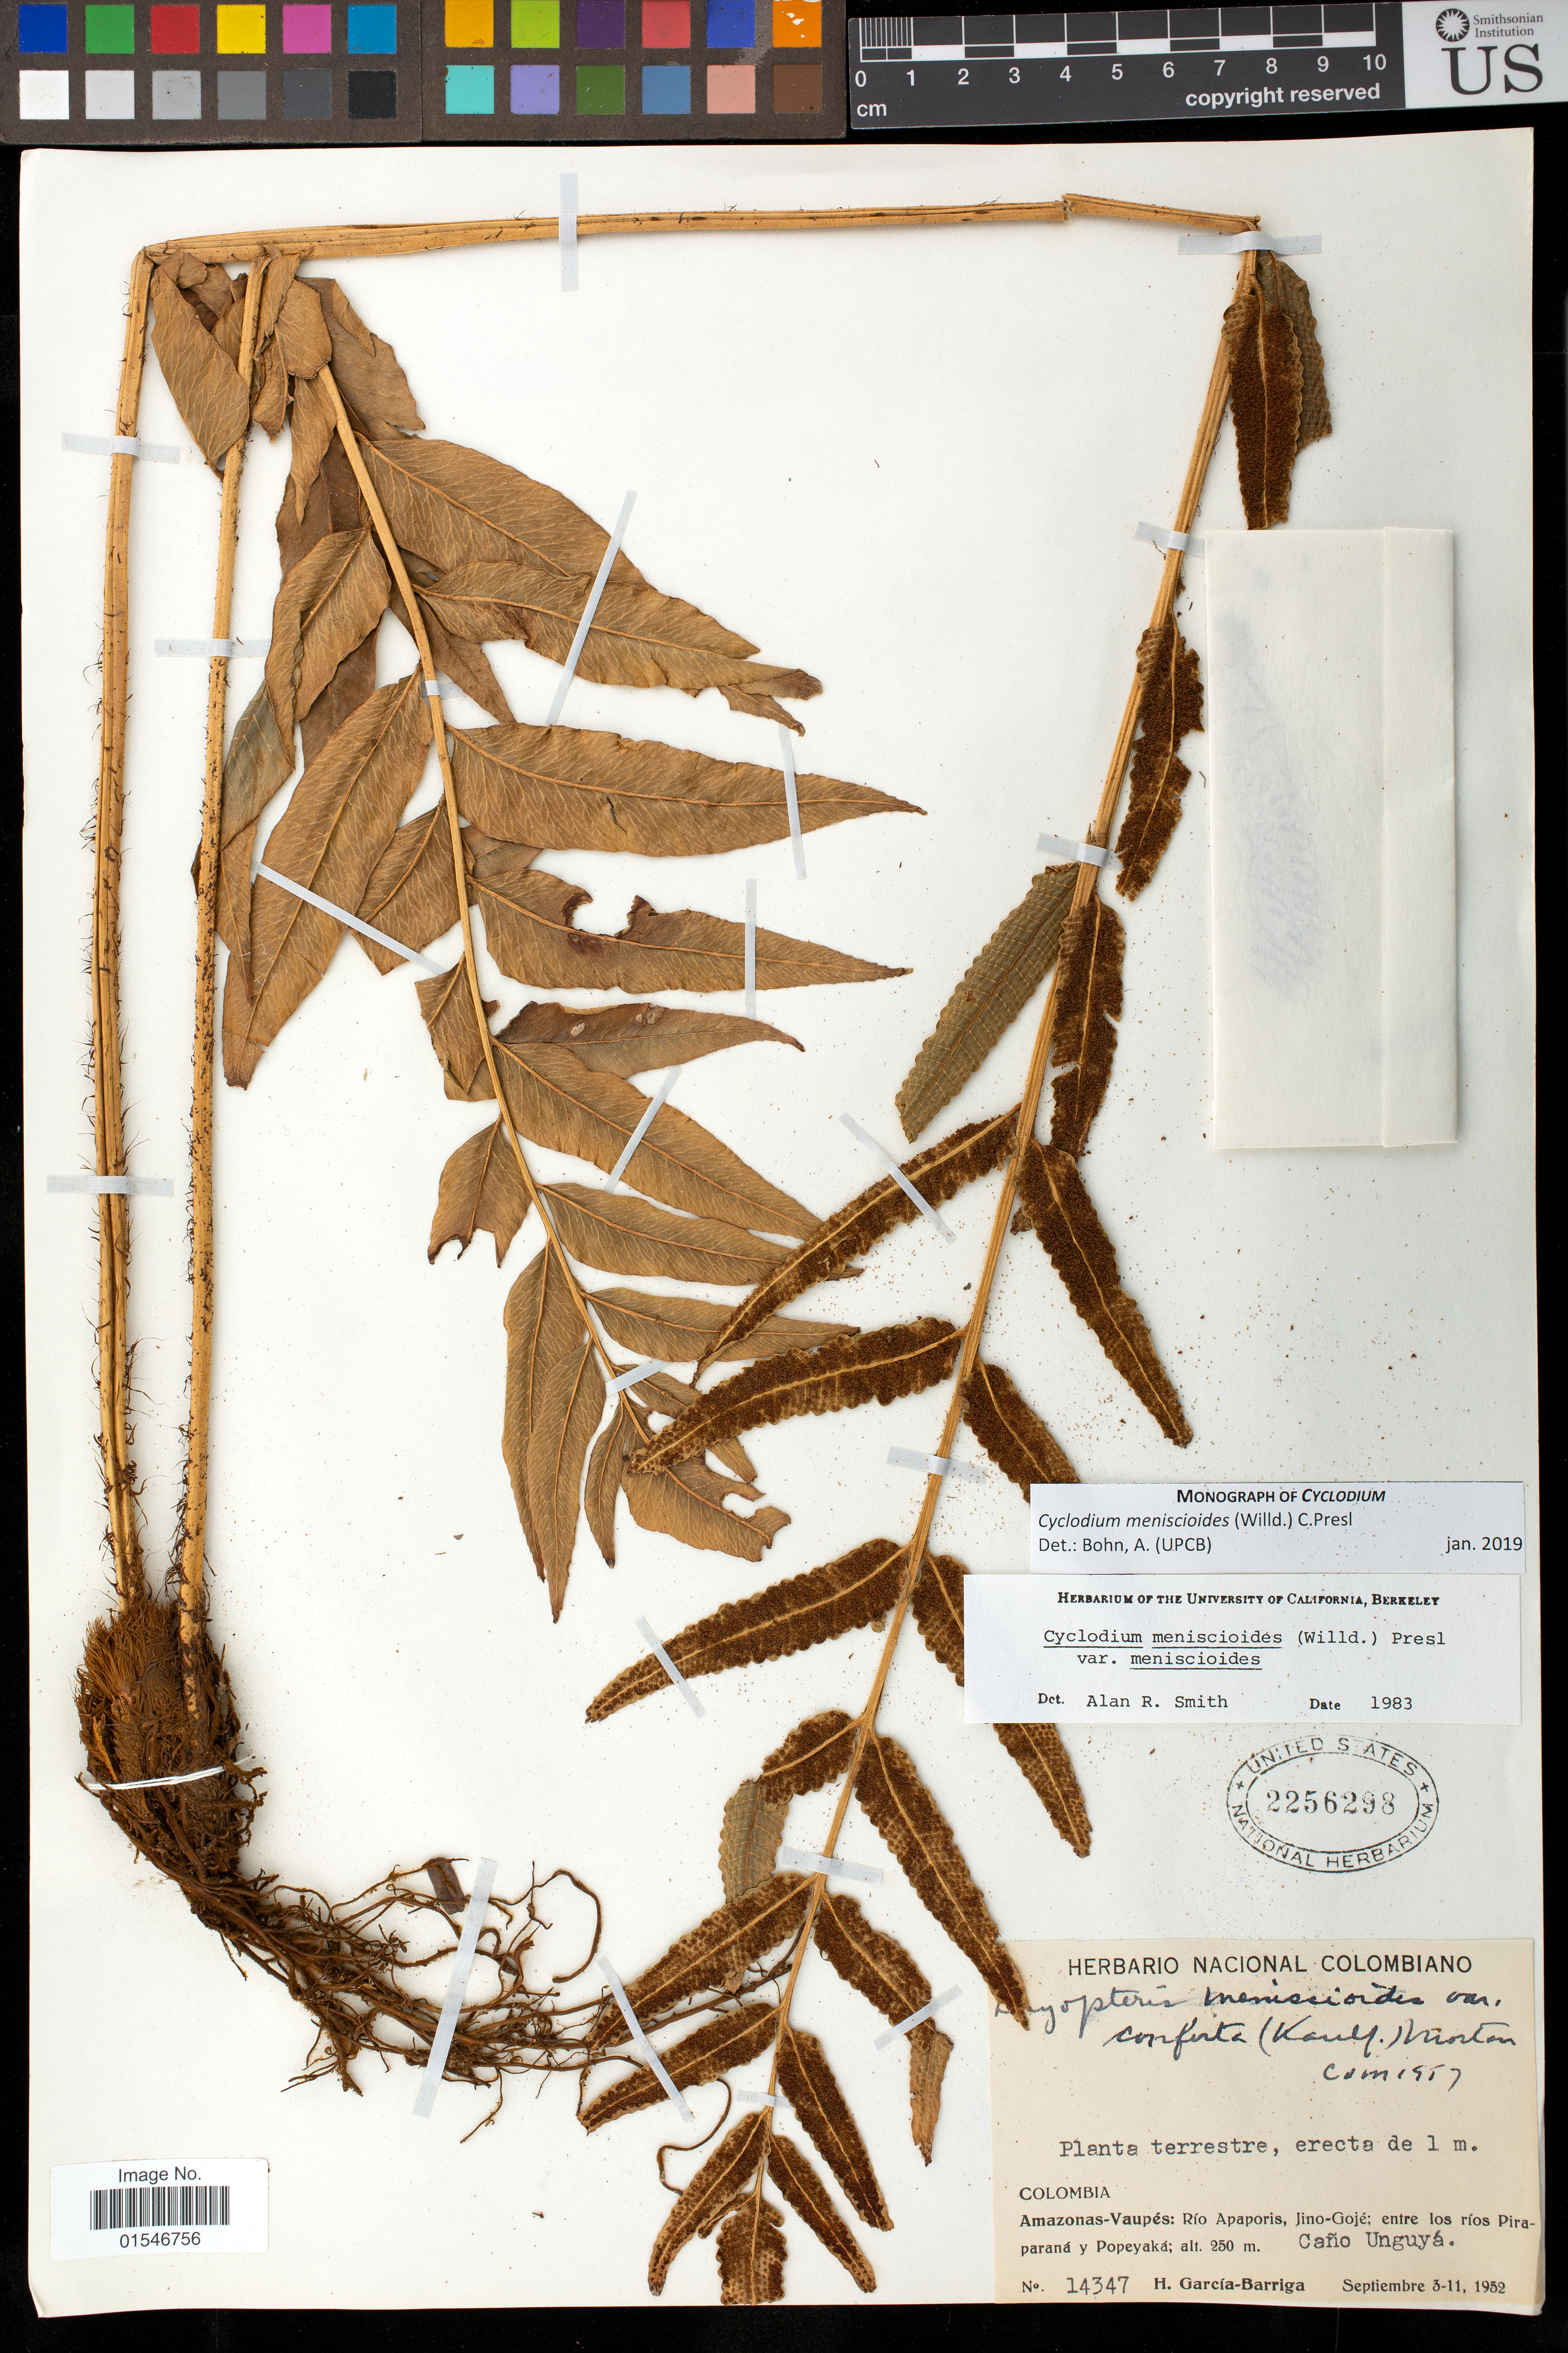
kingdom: Plantae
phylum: Tracheophyta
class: Polypodiopsida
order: Polypodiales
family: Dryopteridaceae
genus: Cyclodium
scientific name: Cyclodium meniscioides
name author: (Willd.) C. Presl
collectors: H. García Barriga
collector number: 14347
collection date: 1952-09-03/1952-09-11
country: Colombia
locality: Amazonas-Vaupés: Río Apaporis, Jino-Gojé; entre los ríos Piraparaná y Popeyaká. Caño Unguyá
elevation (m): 250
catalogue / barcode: US 2256298